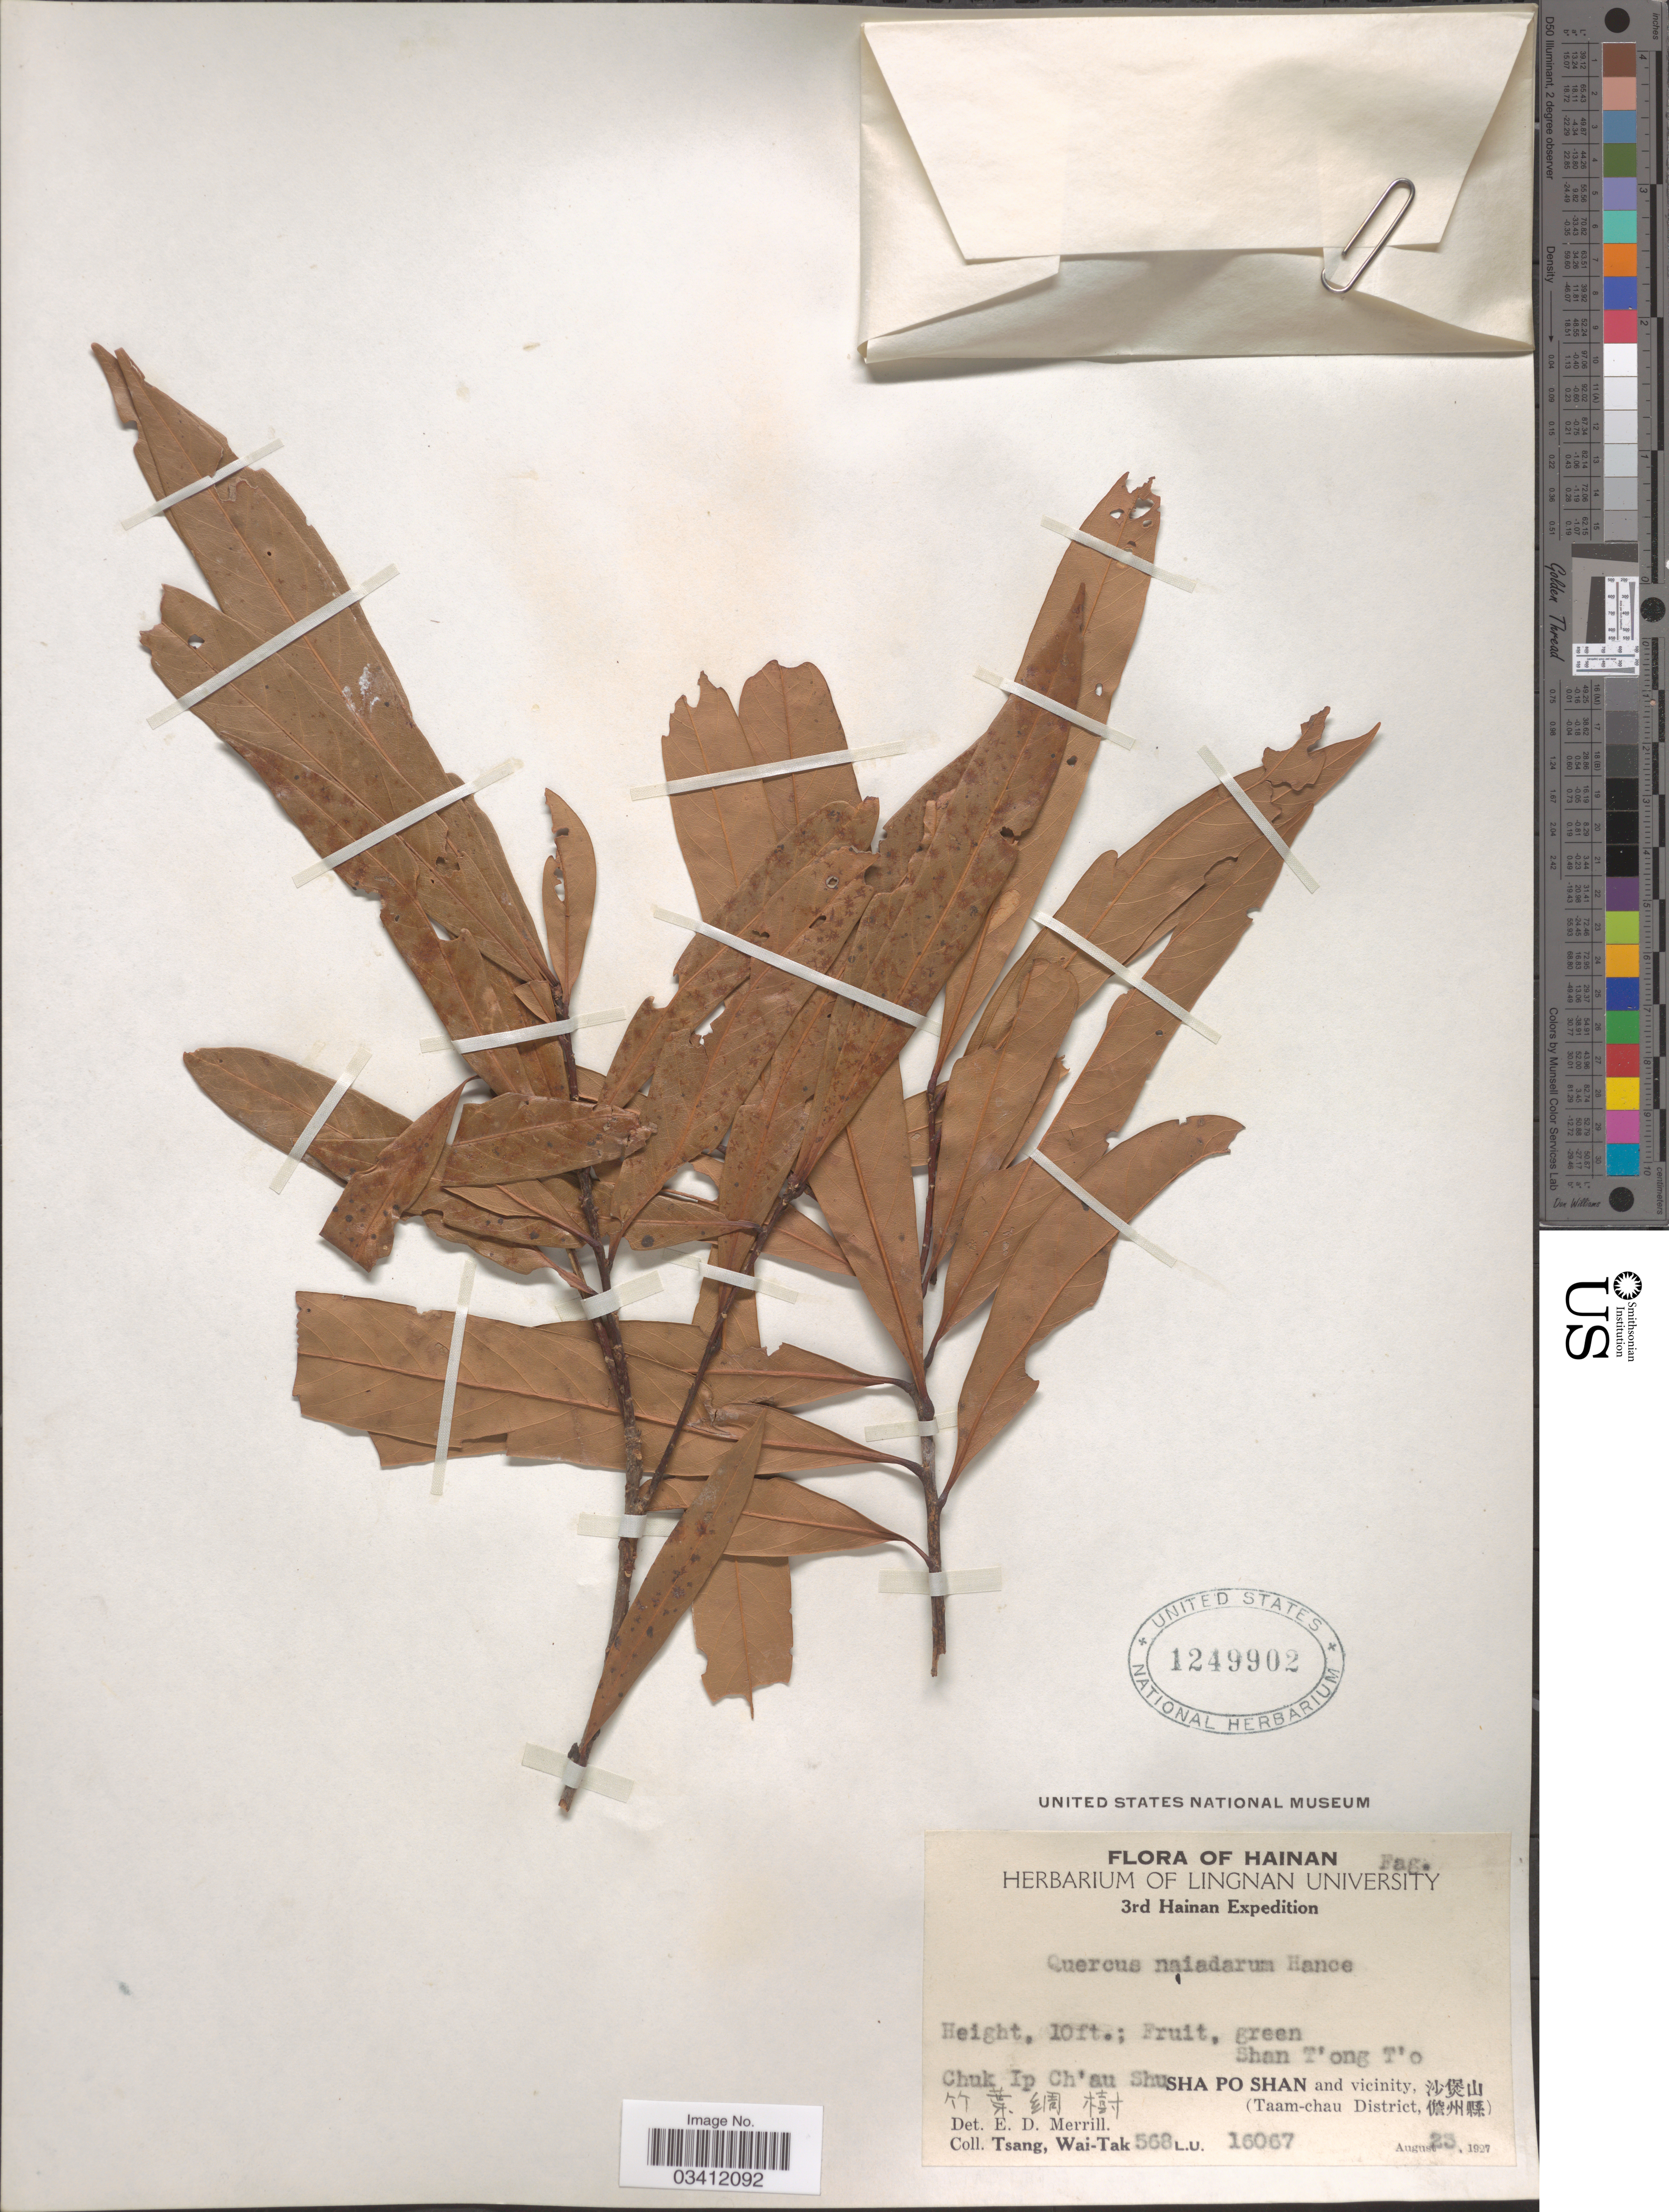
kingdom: Plantae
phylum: Tracheophyta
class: Magnoliopsida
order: Fagales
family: Fagaceae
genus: Quercus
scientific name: Quercus naiadarum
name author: Hance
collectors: W. T. Tsang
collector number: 568 L.U. 16067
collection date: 1927-08-23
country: China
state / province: Hainan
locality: Shang T'ong T'o. Chuk Ip Ch'au Shu X, Sha Po Shan and vicinity, X. (Taam-chau District, X).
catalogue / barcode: US 1249902